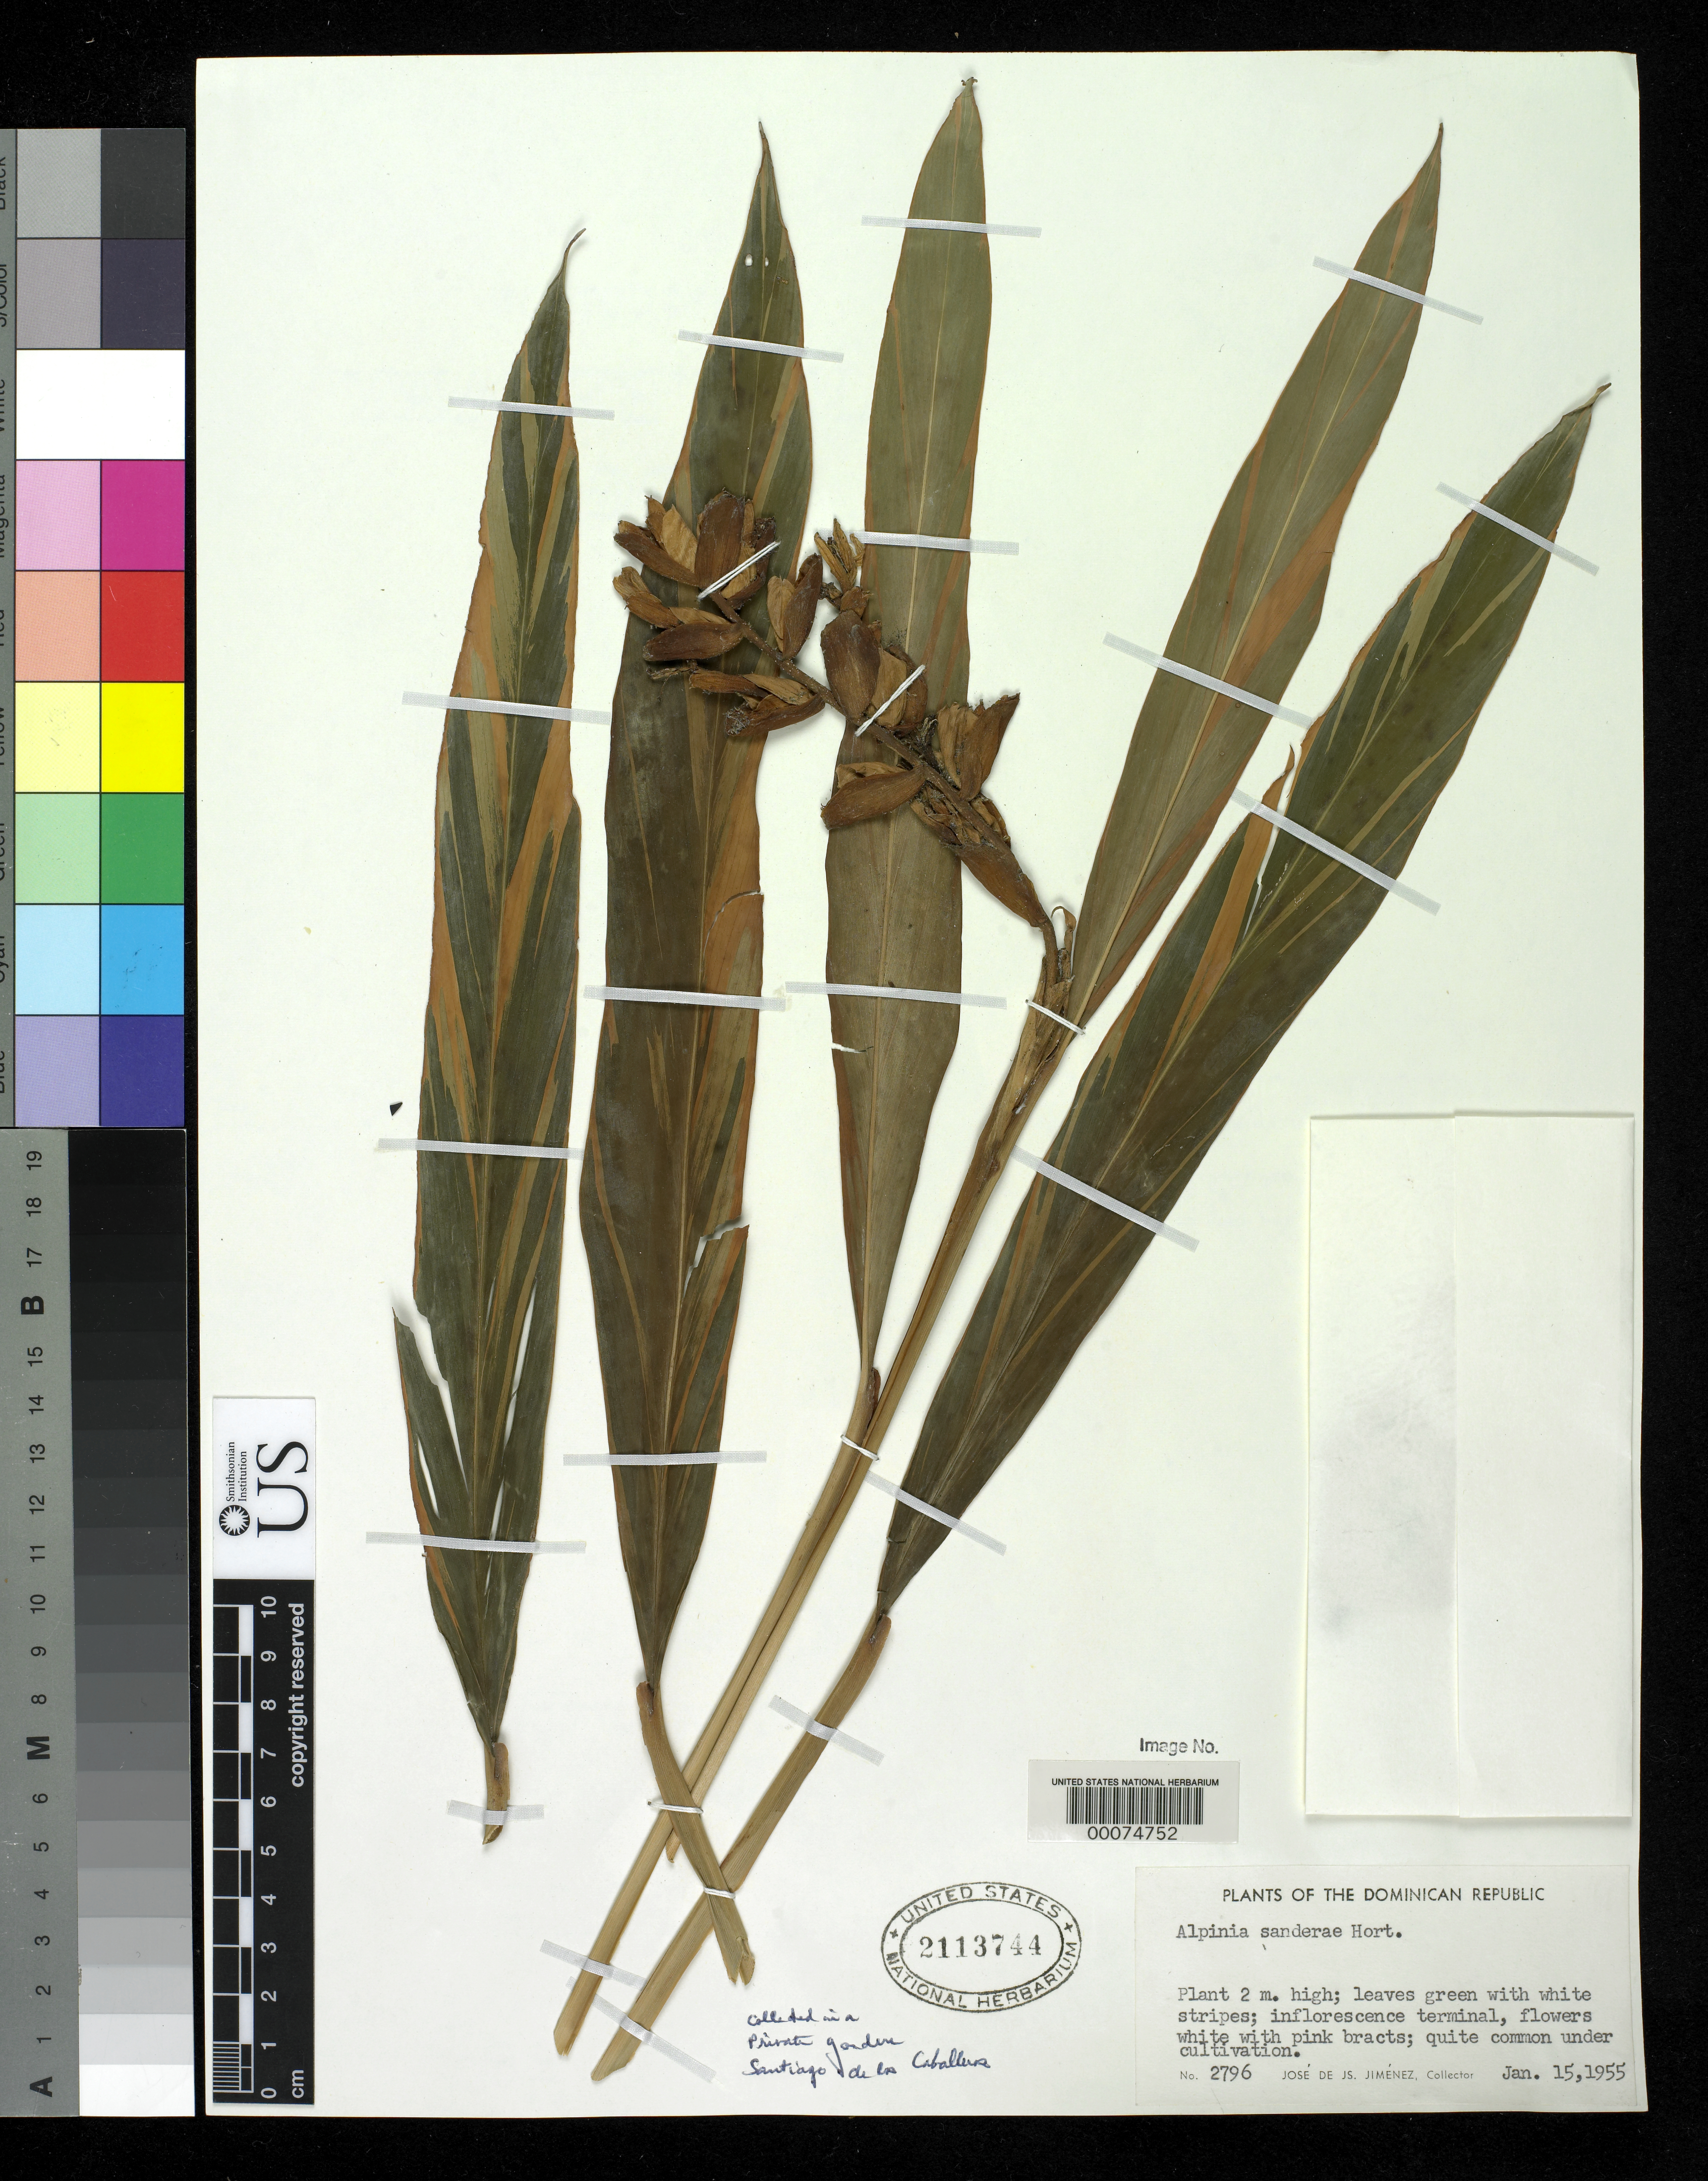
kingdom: Plantae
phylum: Tracheophyta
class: Liliopsida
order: Zingiberales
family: Zingiberaceae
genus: Alpinia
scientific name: Alpinia sanderae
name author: Sander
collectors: J. J. Jiménez Almonte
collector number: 2796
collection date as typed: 15 Jan 1955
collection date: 1955-01-15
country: Dominican Republic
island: Hispaniola Island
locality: Private garden, santiago de los caballeros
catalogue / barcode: US 2113744